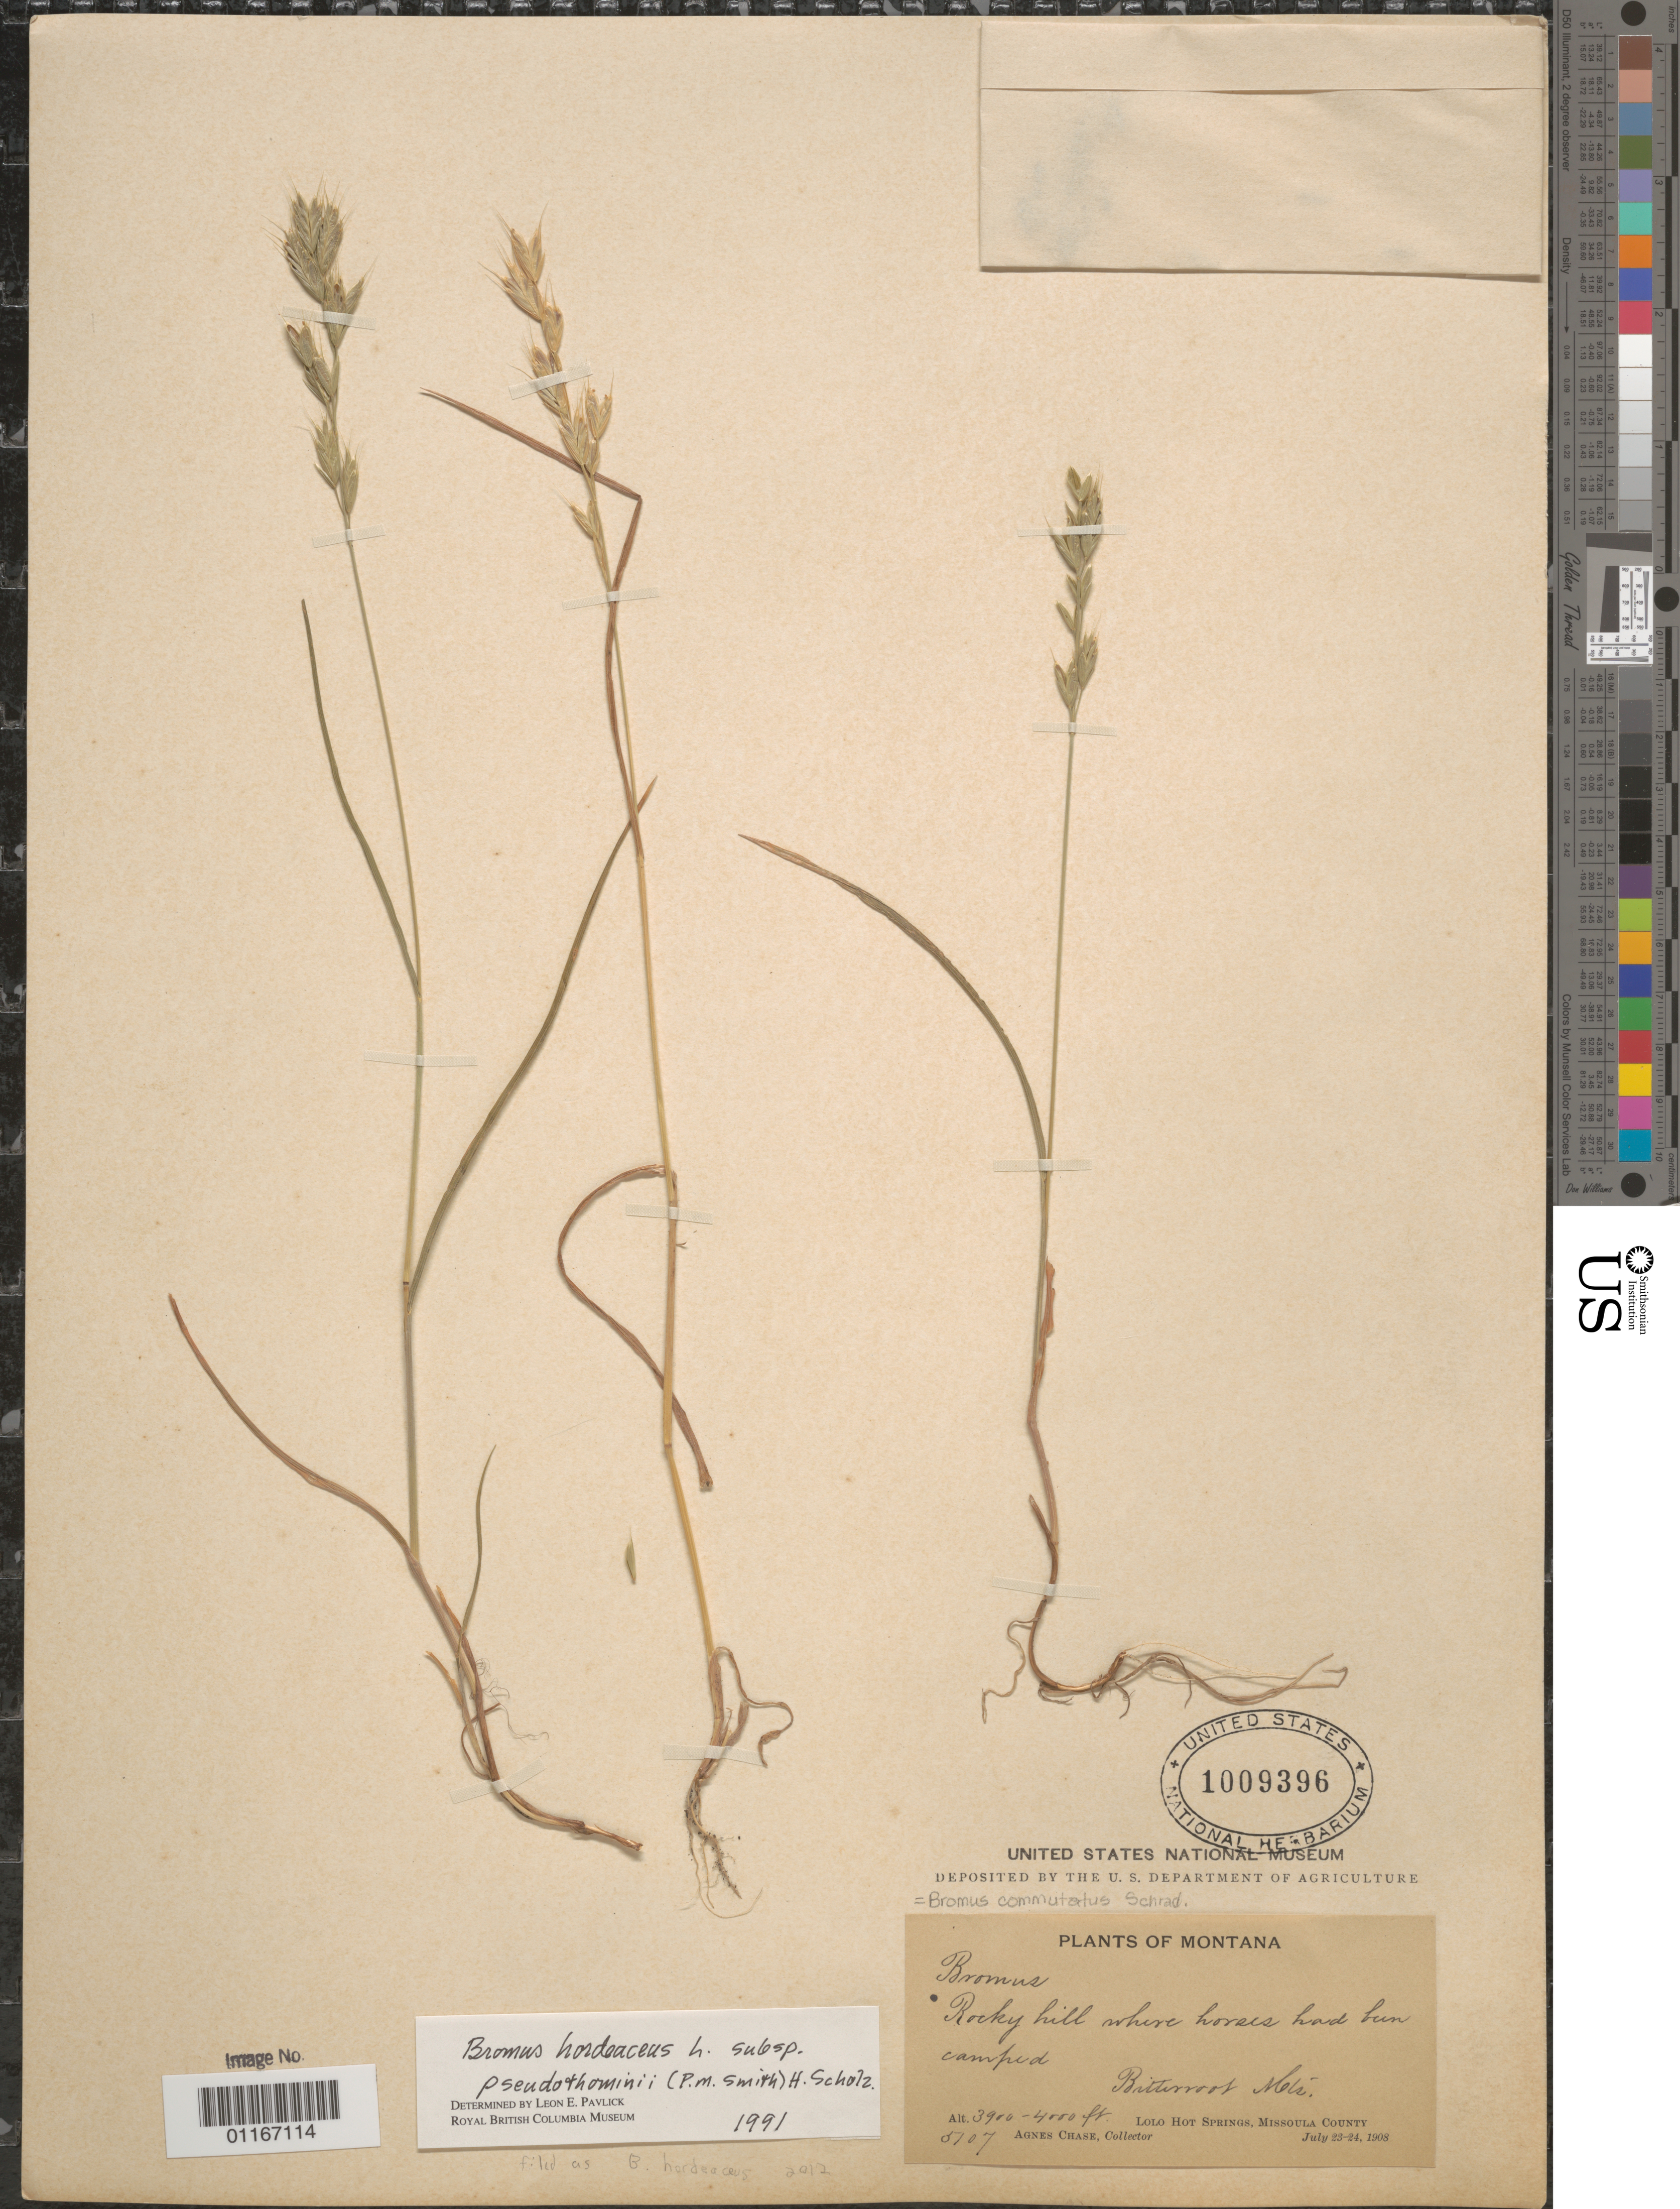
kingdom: Plantae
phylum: Tracheophyta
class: Liliopsida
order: Poales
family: Poaceae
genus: Bromus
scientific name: Bromus hordeaceus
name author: L.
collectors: A. Chase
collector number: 707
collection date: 1908-07-22/1908-07-24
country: United States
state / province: Montana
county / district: Missoula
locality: Lolo Hot Springs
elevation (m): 1189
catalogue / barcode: US 1009396